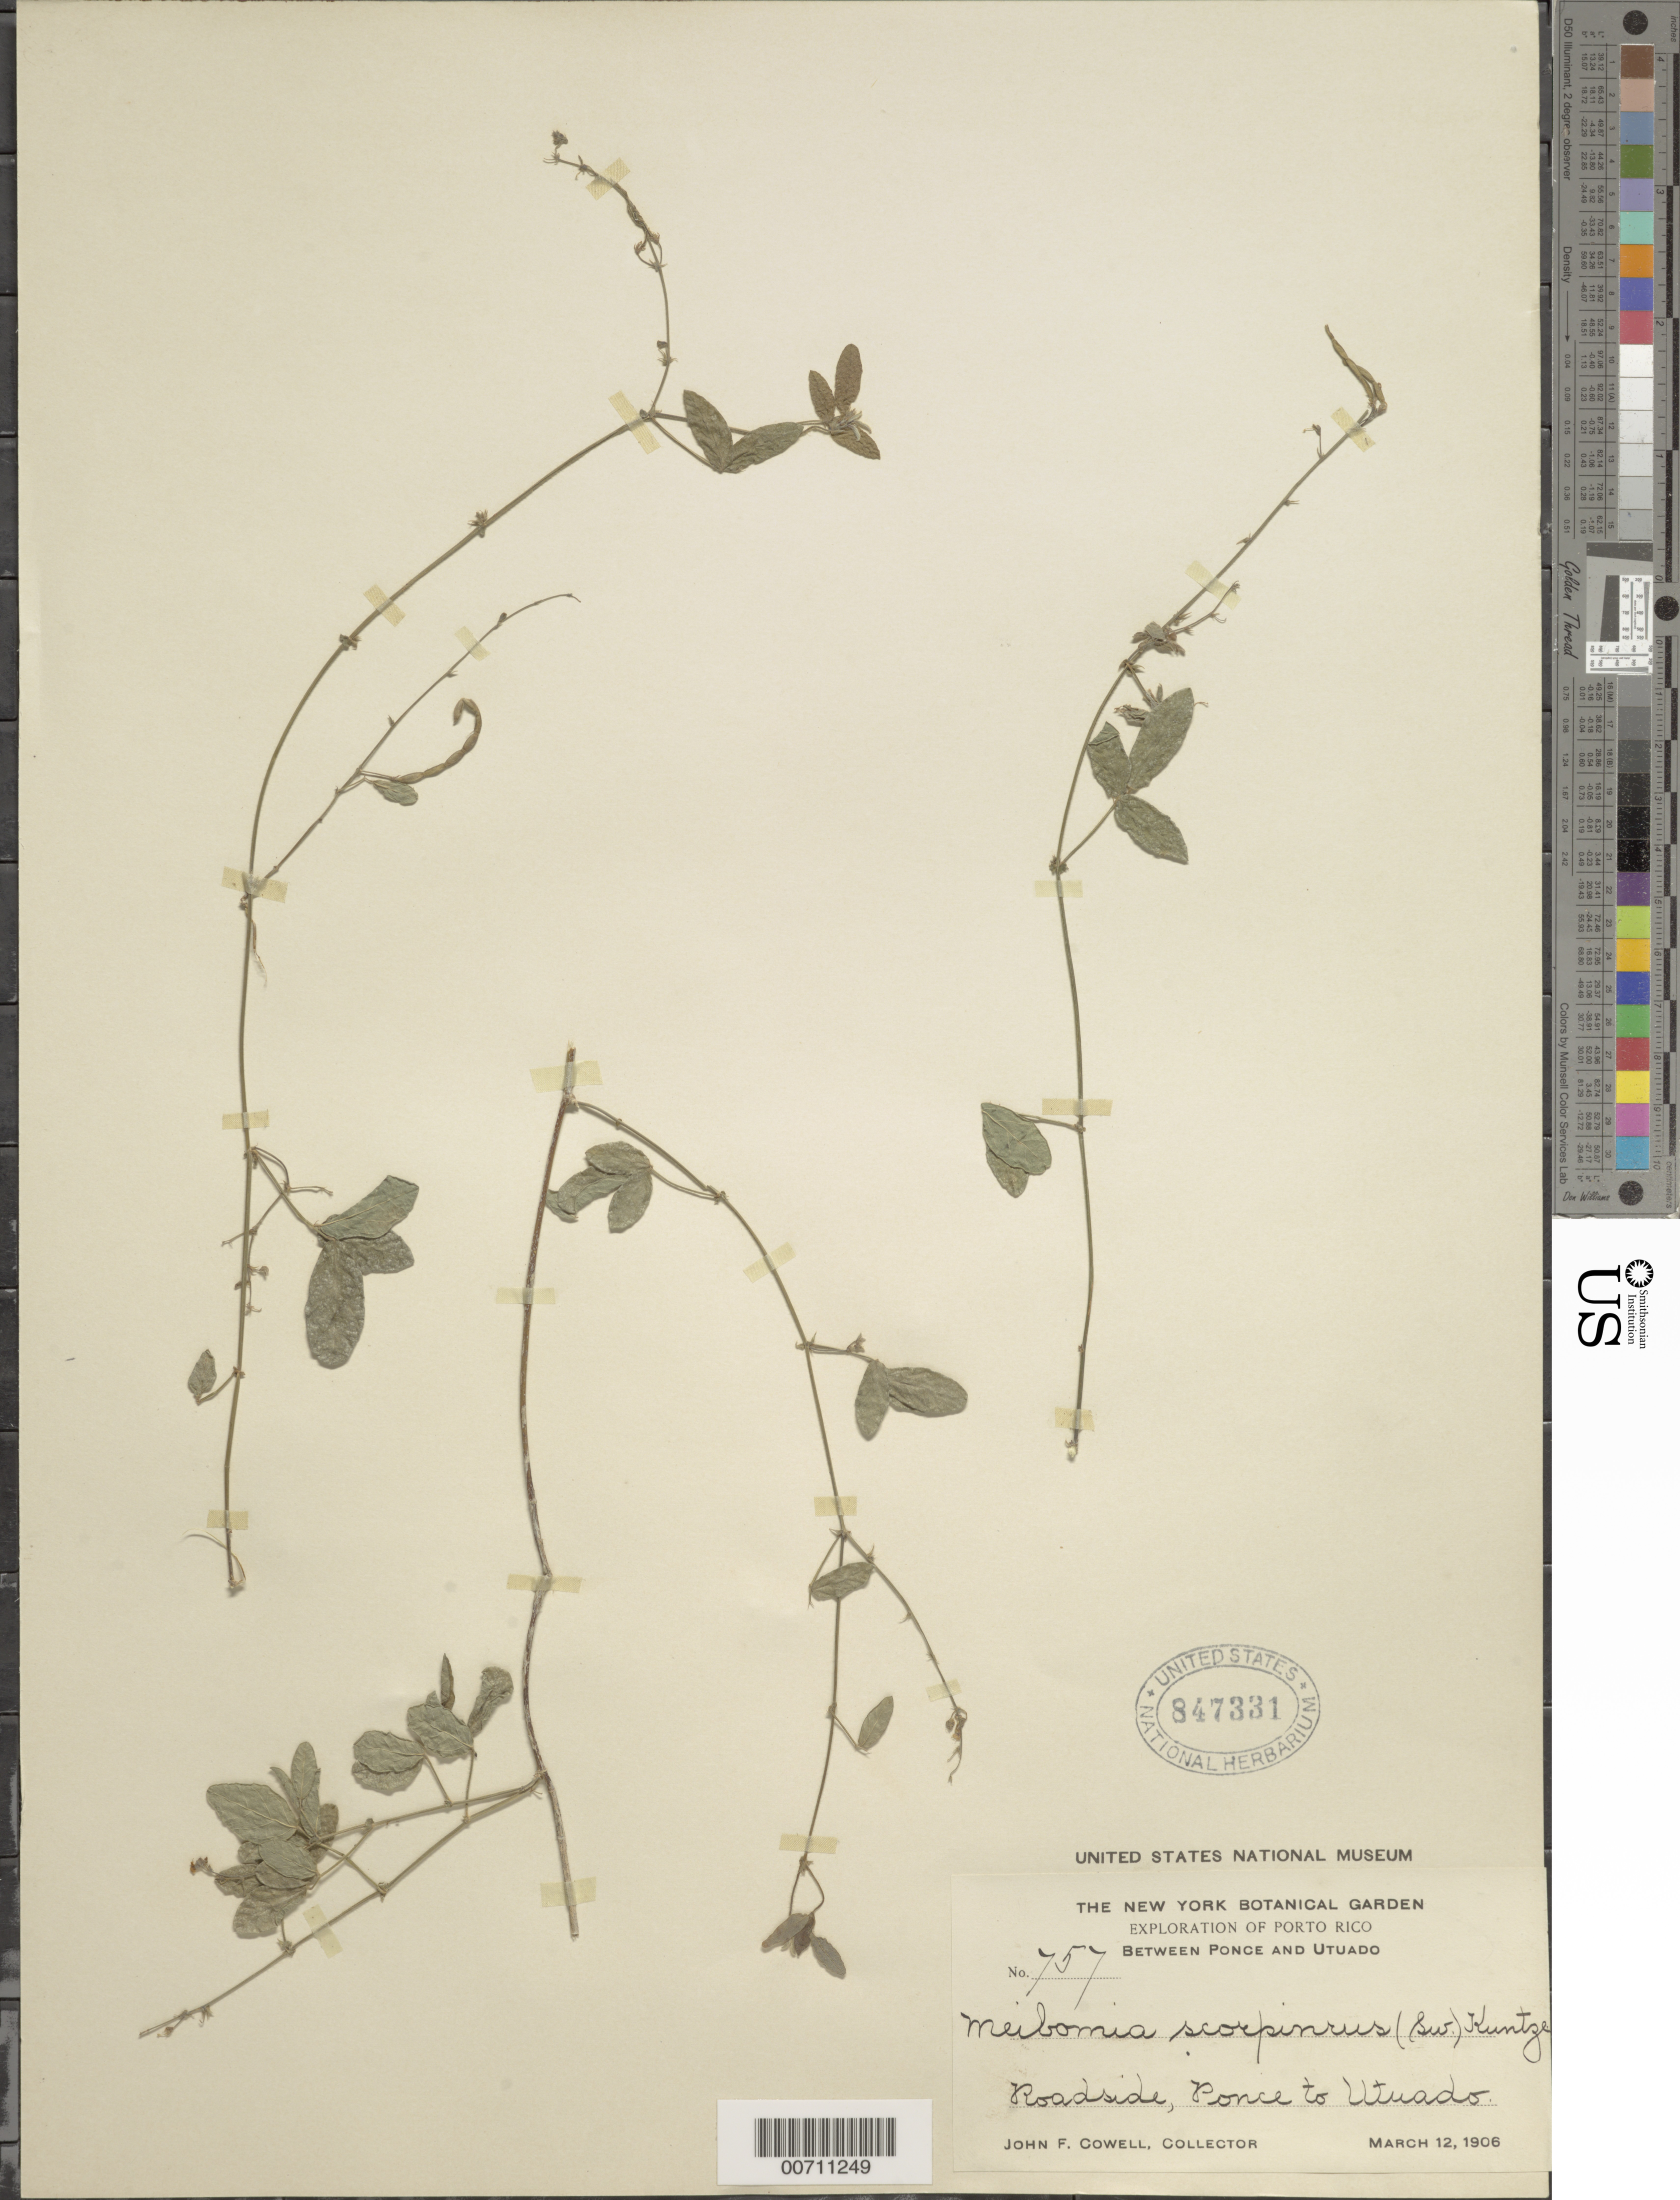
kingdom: Plantae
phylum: Tracheophyta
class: Magnoliopsida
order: Fabales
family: Fabaceae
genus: Desmodium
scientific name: Desmodium scorpiurus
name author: (Sw.) Desv. ex DC.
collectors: J. F. Cowell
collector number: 757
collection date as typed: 12 Mar 1906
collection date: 1906-03-12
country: Puerto Rico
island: Greater Antilles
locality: Ponce to Utuado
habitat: Roadside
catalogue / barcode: US 847331